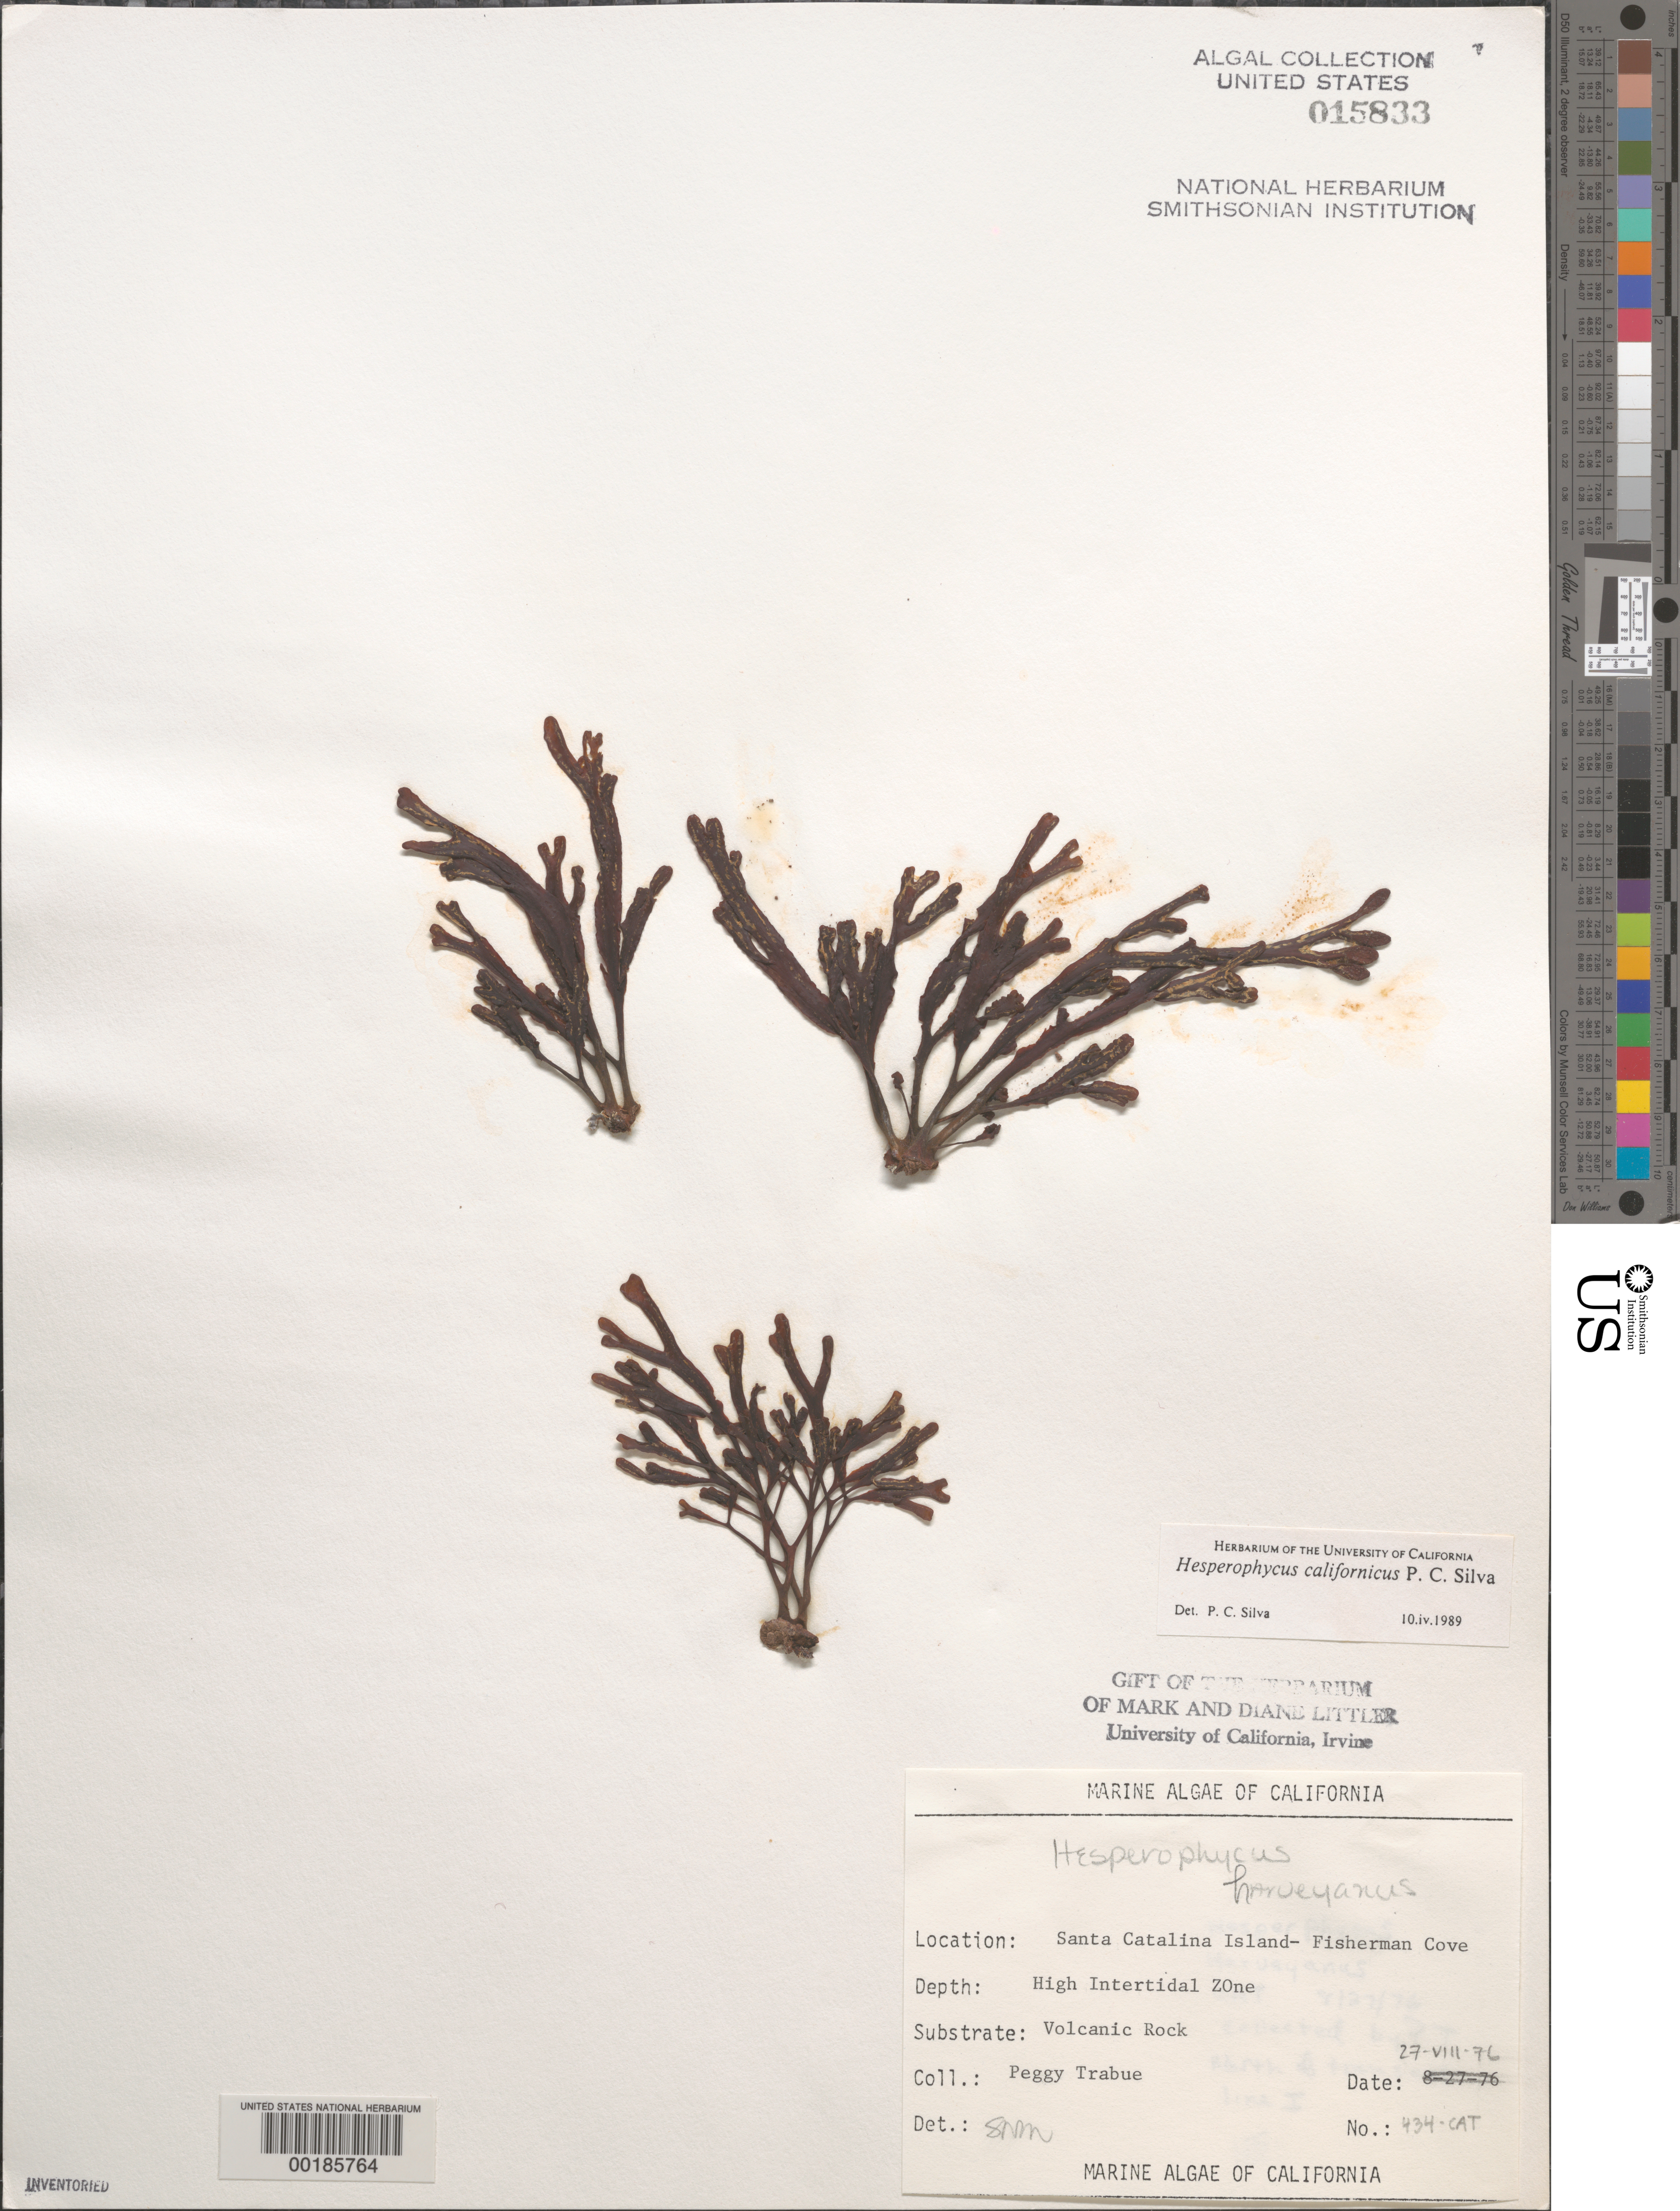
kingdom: Chromista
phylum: Ochrophyta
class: Phaeophyceae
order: Fucales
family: Fucaceae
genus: Hesperophycus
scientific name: Hesperophycus californicus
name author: P.C. Silva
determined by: Silva, P. C.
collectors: P. J. Trabue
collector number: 434-cat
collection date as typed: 27 Aug 1976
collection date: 1976-08-27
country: United States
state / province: California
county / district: Los Angeles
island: Santa Catalina Island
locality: Fishermen Cove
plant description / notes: BLM-SOCALBIGHT Rocky Intertidal Survey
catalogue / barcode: US 15833